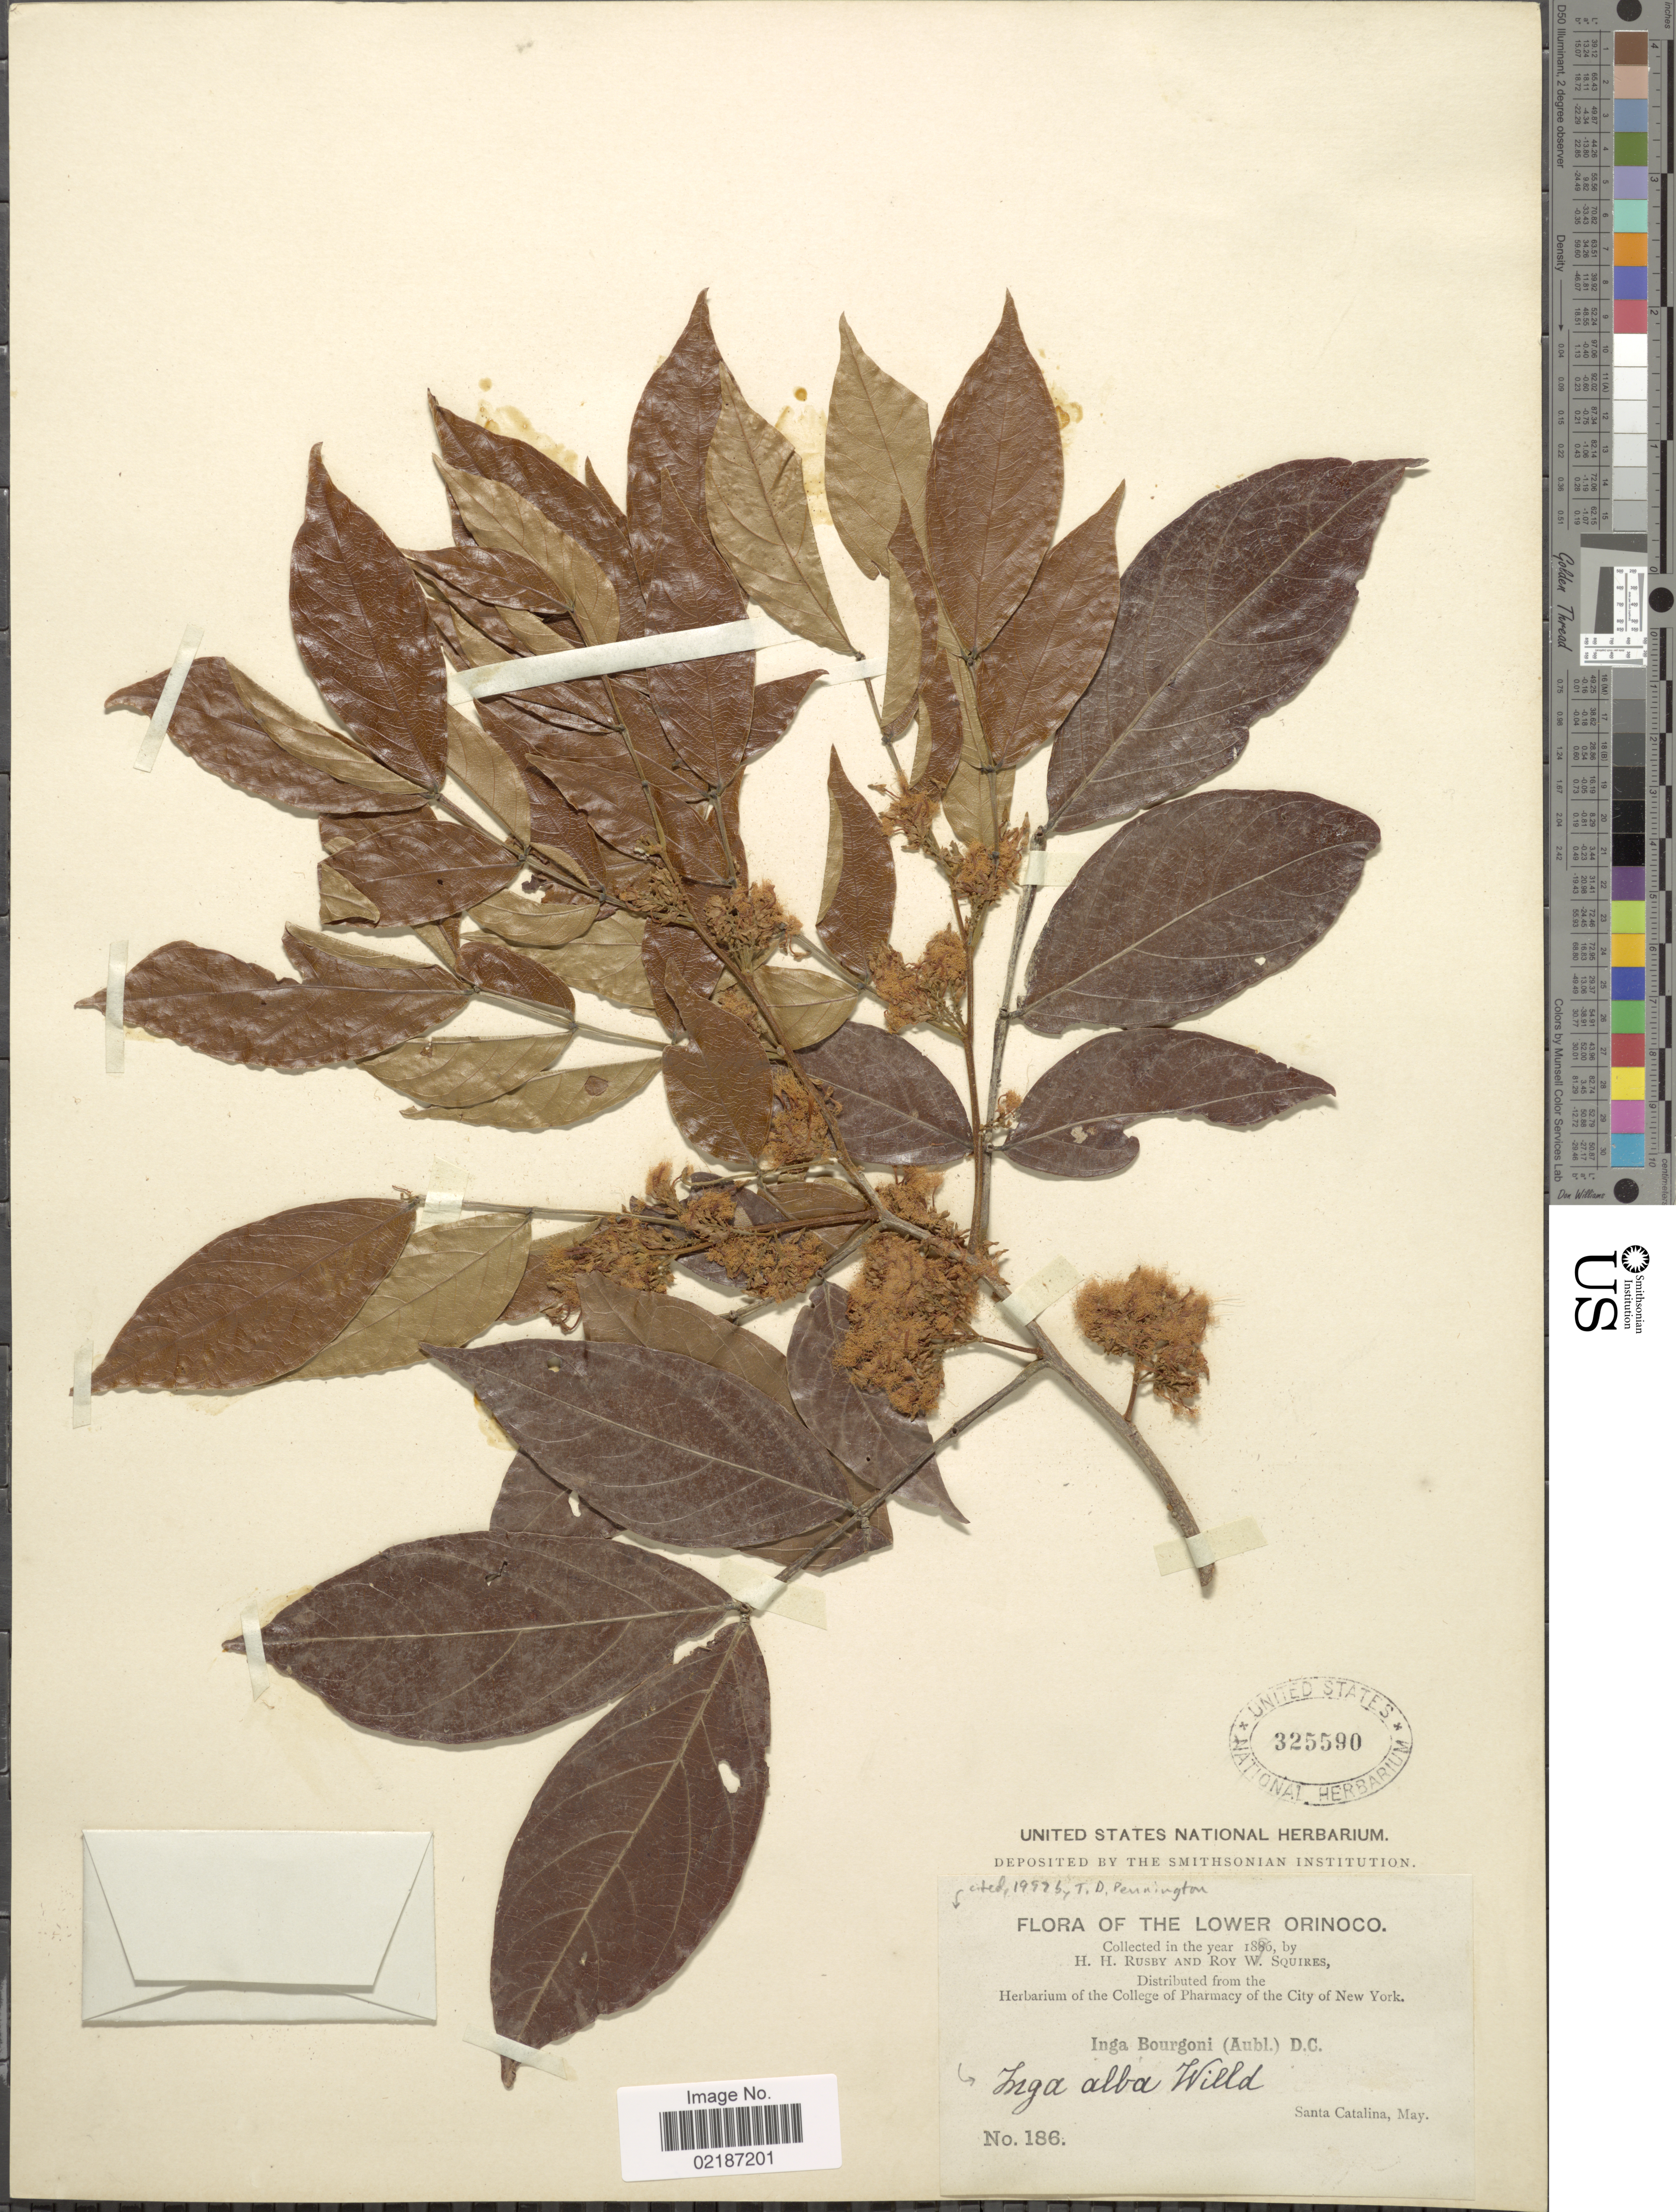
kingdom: Plantae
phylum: Tracheophyta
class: Magnoliopsida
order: Fabales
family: Fabaceae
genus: Inga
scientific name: Inga alba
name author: (Sw.) Willd.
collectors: H. H. Rusby & R. Squires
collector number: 186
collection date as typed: May 1896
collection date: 1896-05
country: Venezuela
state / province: Delta Amacuro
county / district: Tucupita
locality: Lower Orinoco, Santa Catalina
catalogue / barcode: US 325590